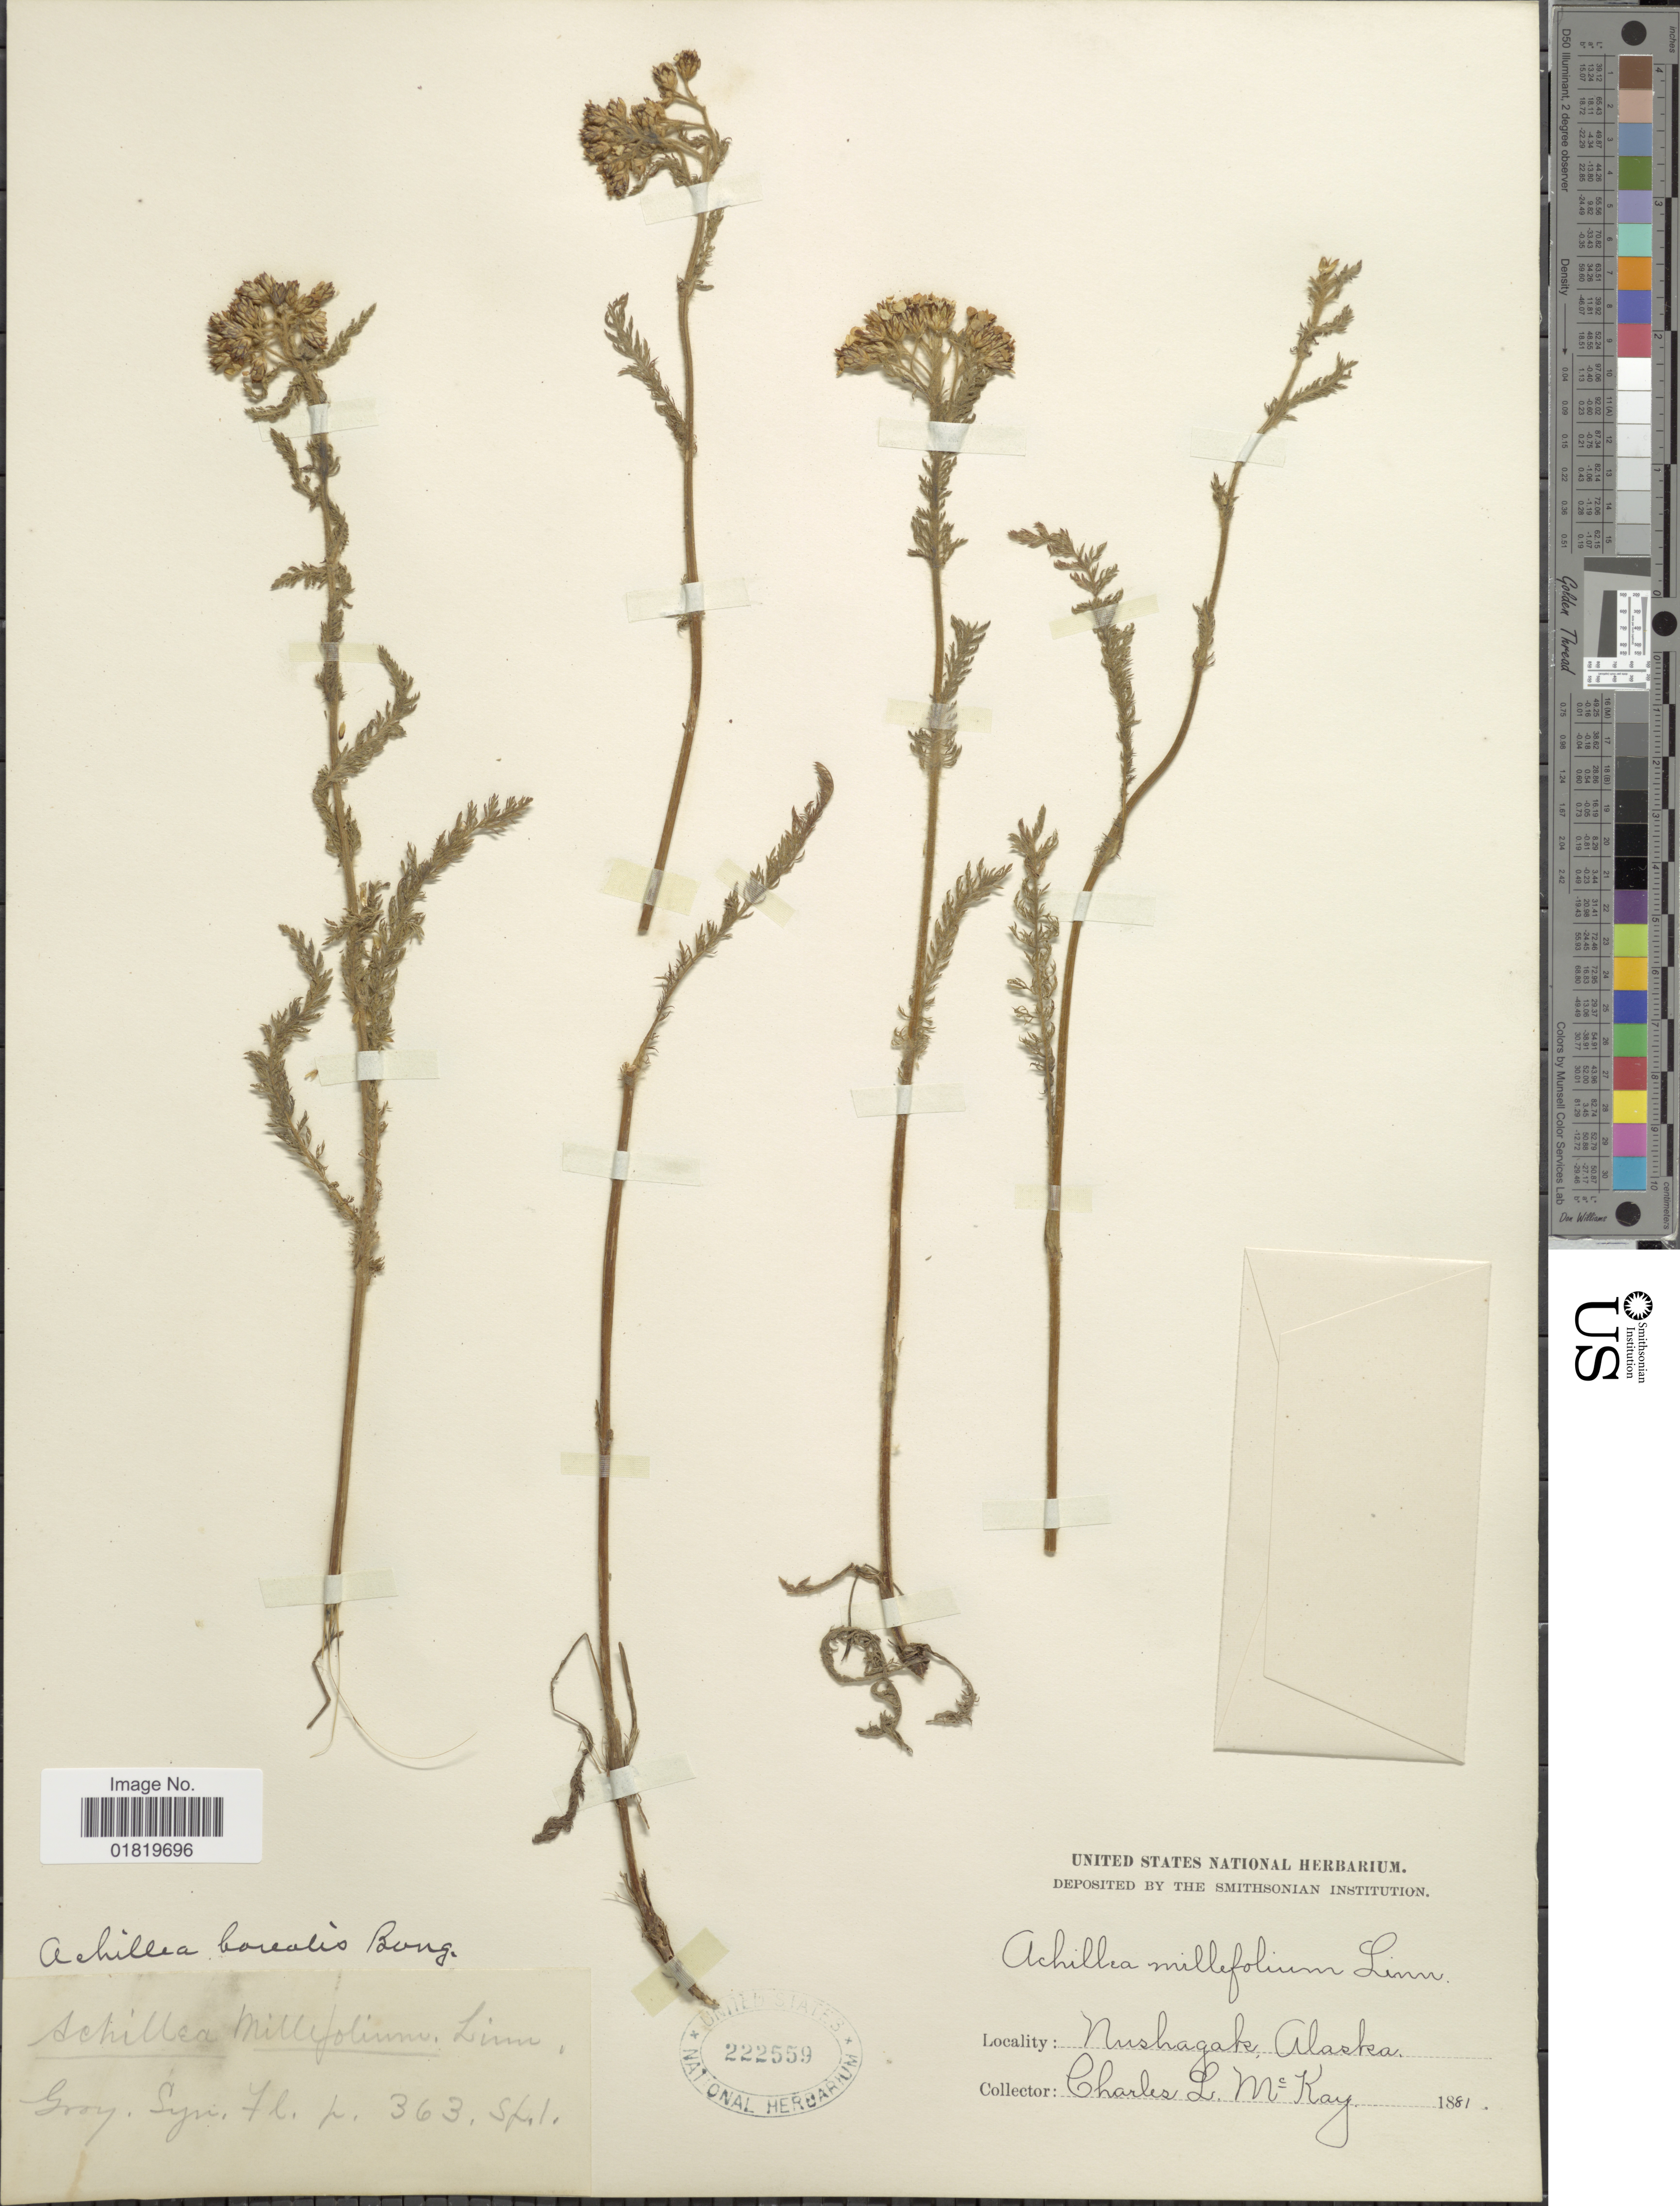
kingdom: Plantae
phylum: Tracheophyta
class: Magnoliopsida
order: Asterales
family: Asteraceae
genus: Achillea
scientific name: Achillea borealis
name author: Bong.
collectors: C. McKay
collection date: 1881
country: United States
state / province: Alaska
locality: Nushagak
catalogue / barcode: US 222559